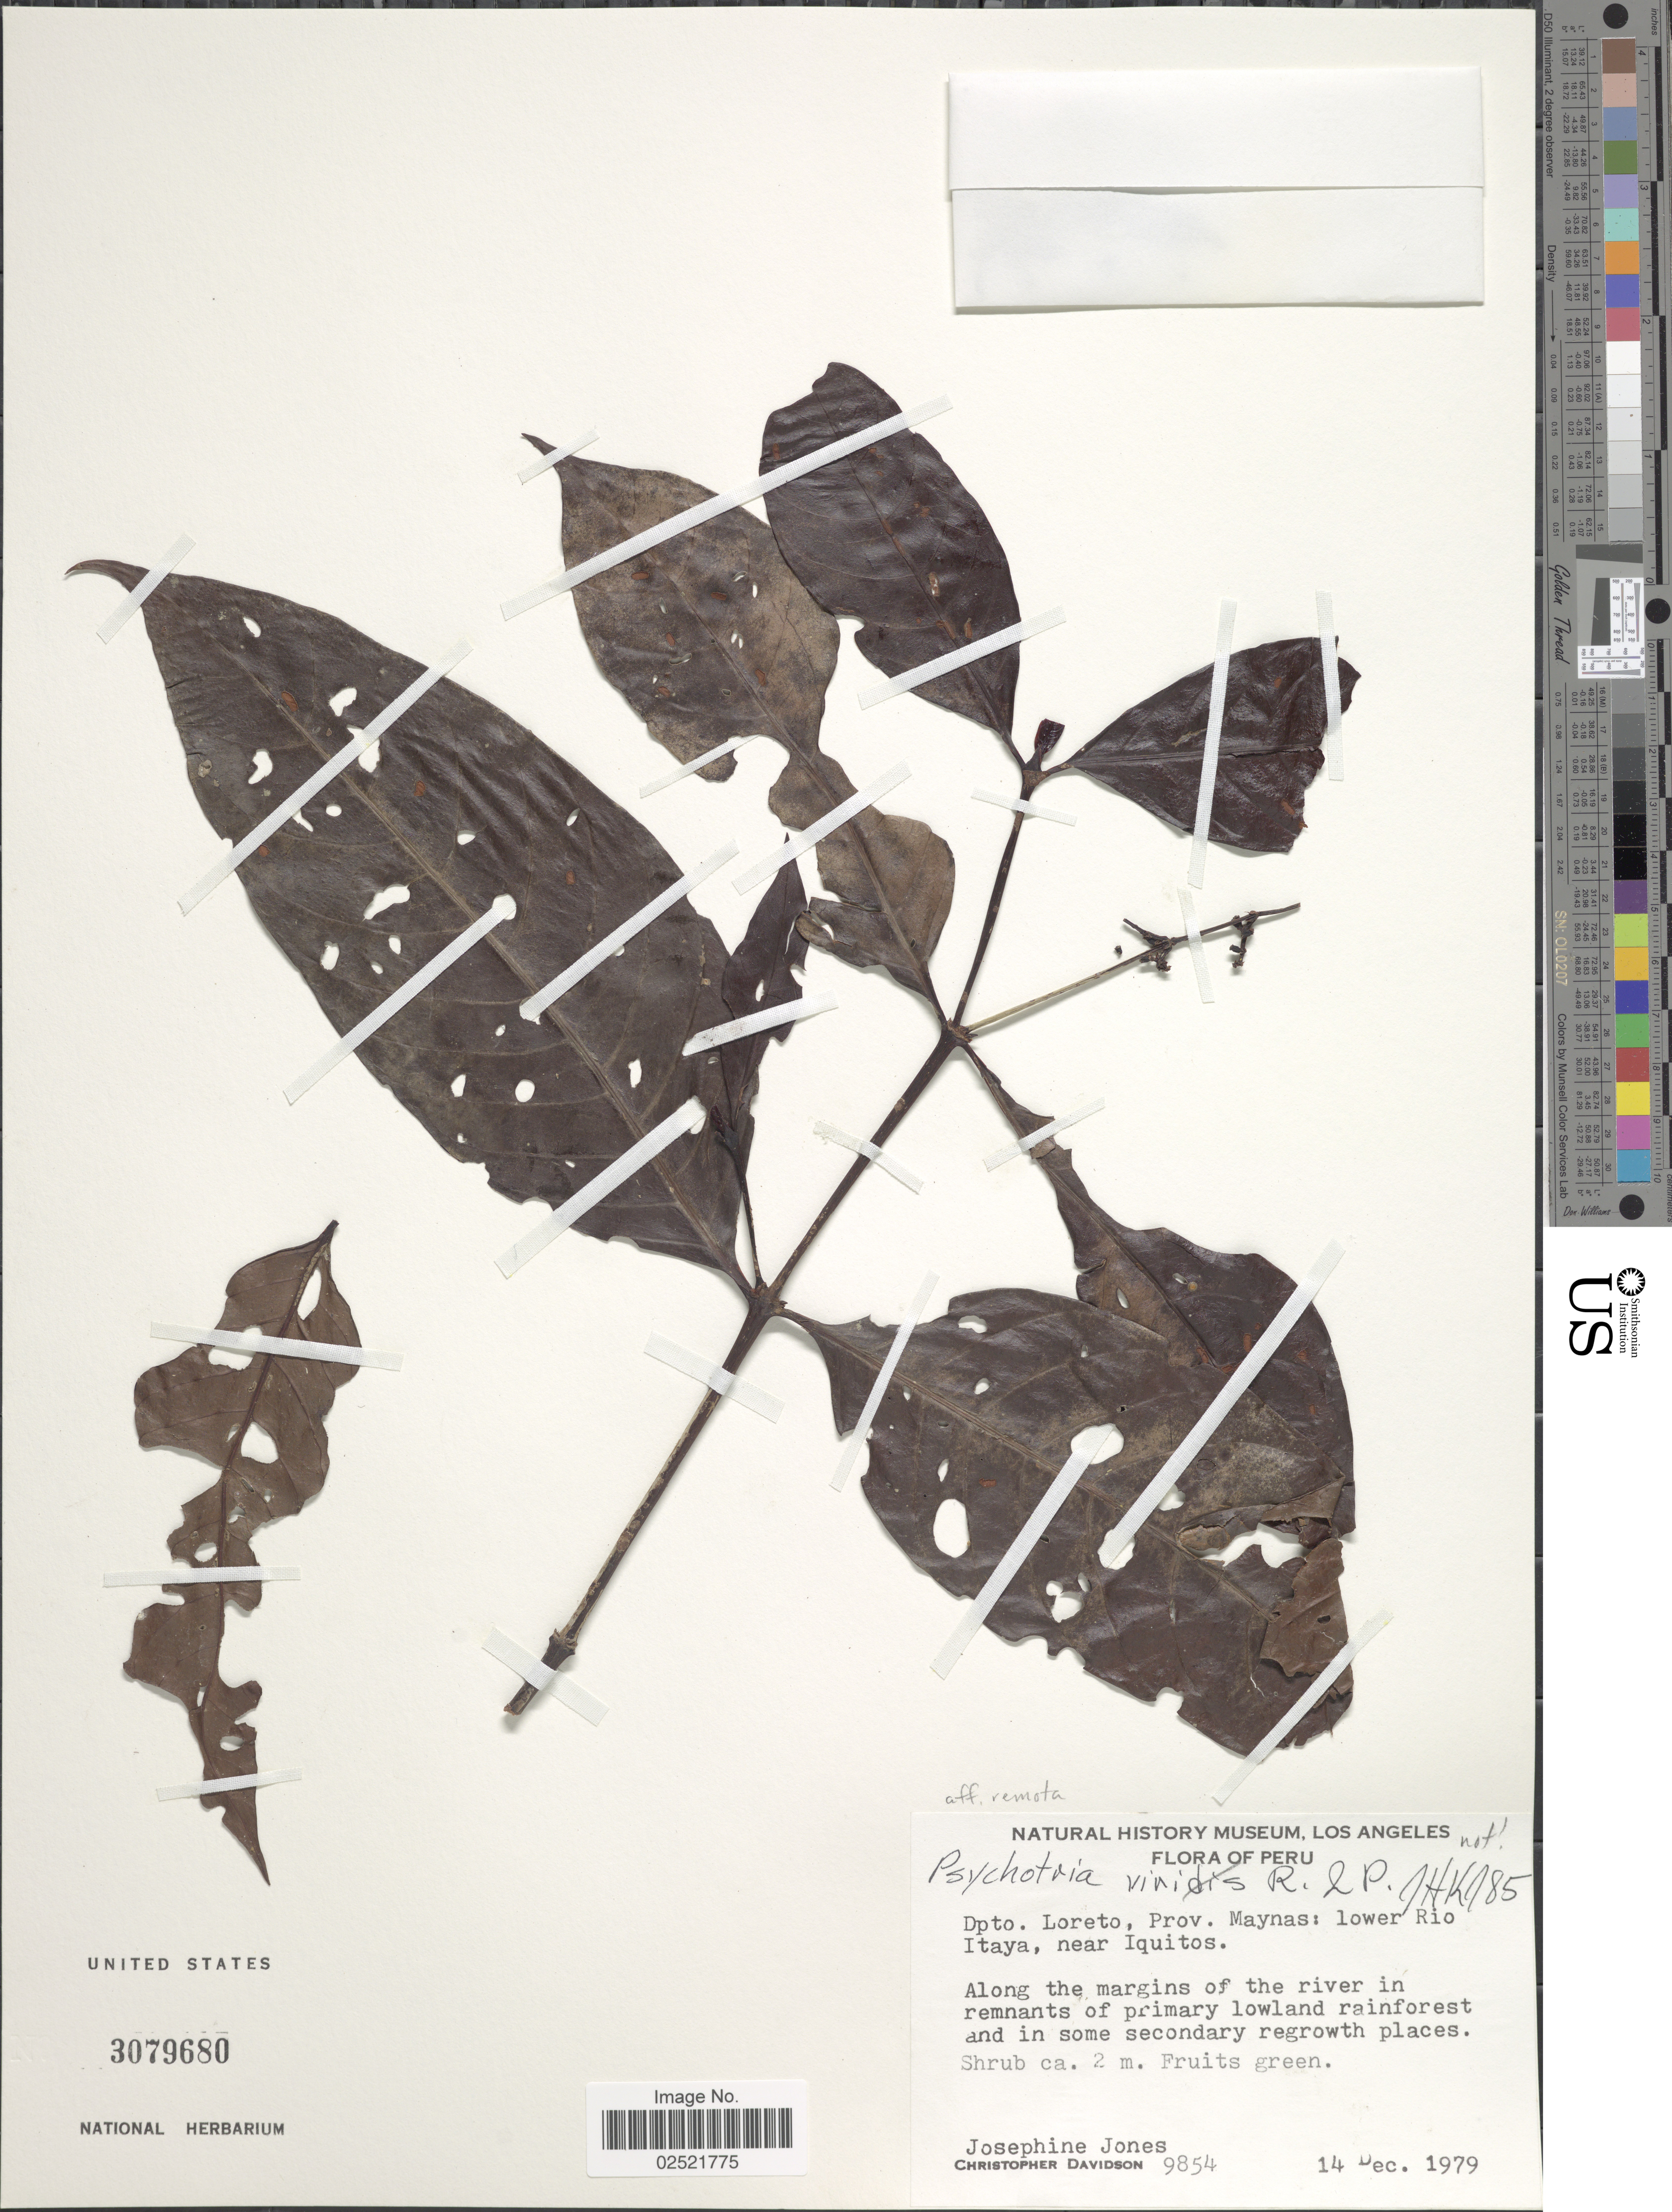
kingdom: Plantae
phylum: Tracheophyta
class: Magnoliopsida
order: Gentianales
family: Rubiaceae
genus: Psychotria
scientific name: Psychotria remota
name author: Benth.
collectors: J. Jones & C. Davidson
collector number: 9854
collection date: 1979-12-14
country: Peru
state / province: Loreto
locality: Prov. Maynas, lower Rio Itaya, near Iquitos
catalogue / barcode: US 3079680